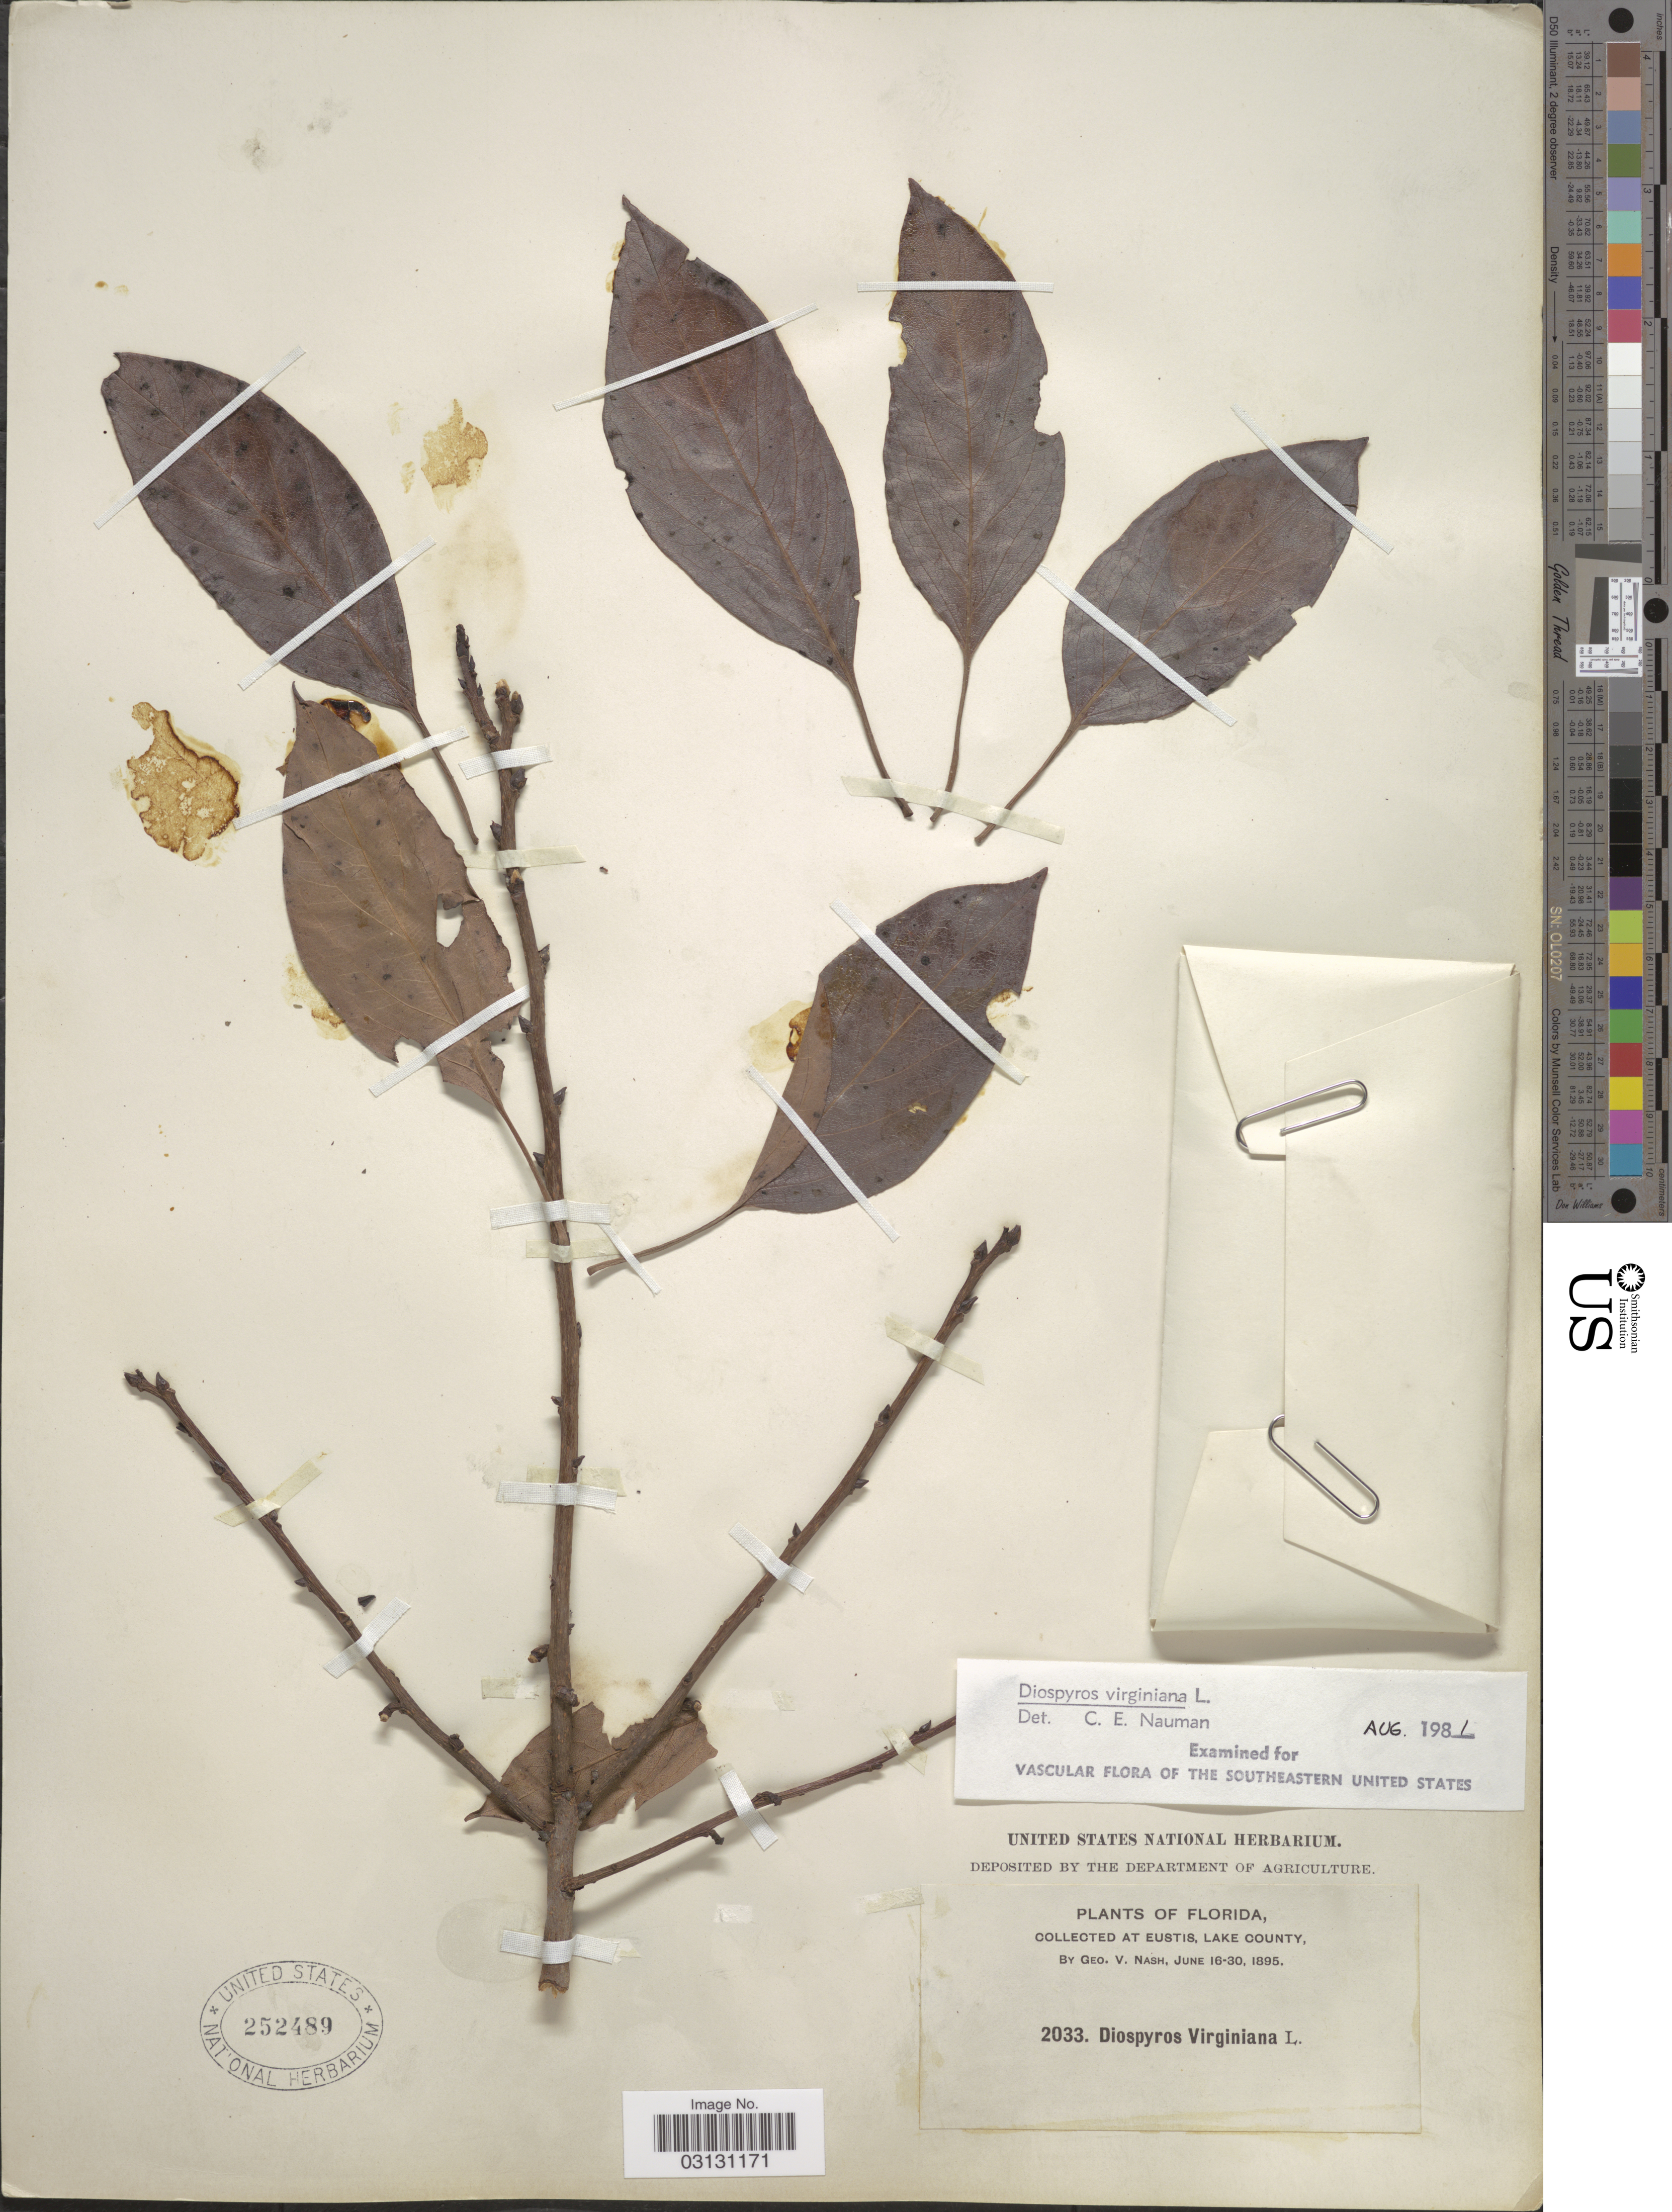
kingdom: Plantae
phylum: Tracheophyta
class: Magnoliopsida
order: Ericales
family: Ebenaceae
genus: Diospyros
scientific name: Diospyros virginiana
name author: L.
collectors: G. V. Nash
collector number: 2033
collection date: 1895-06-16/1895-06-30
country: United States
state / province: Florida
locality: Collected at Eustis, Lake County.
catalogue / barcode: US 252489